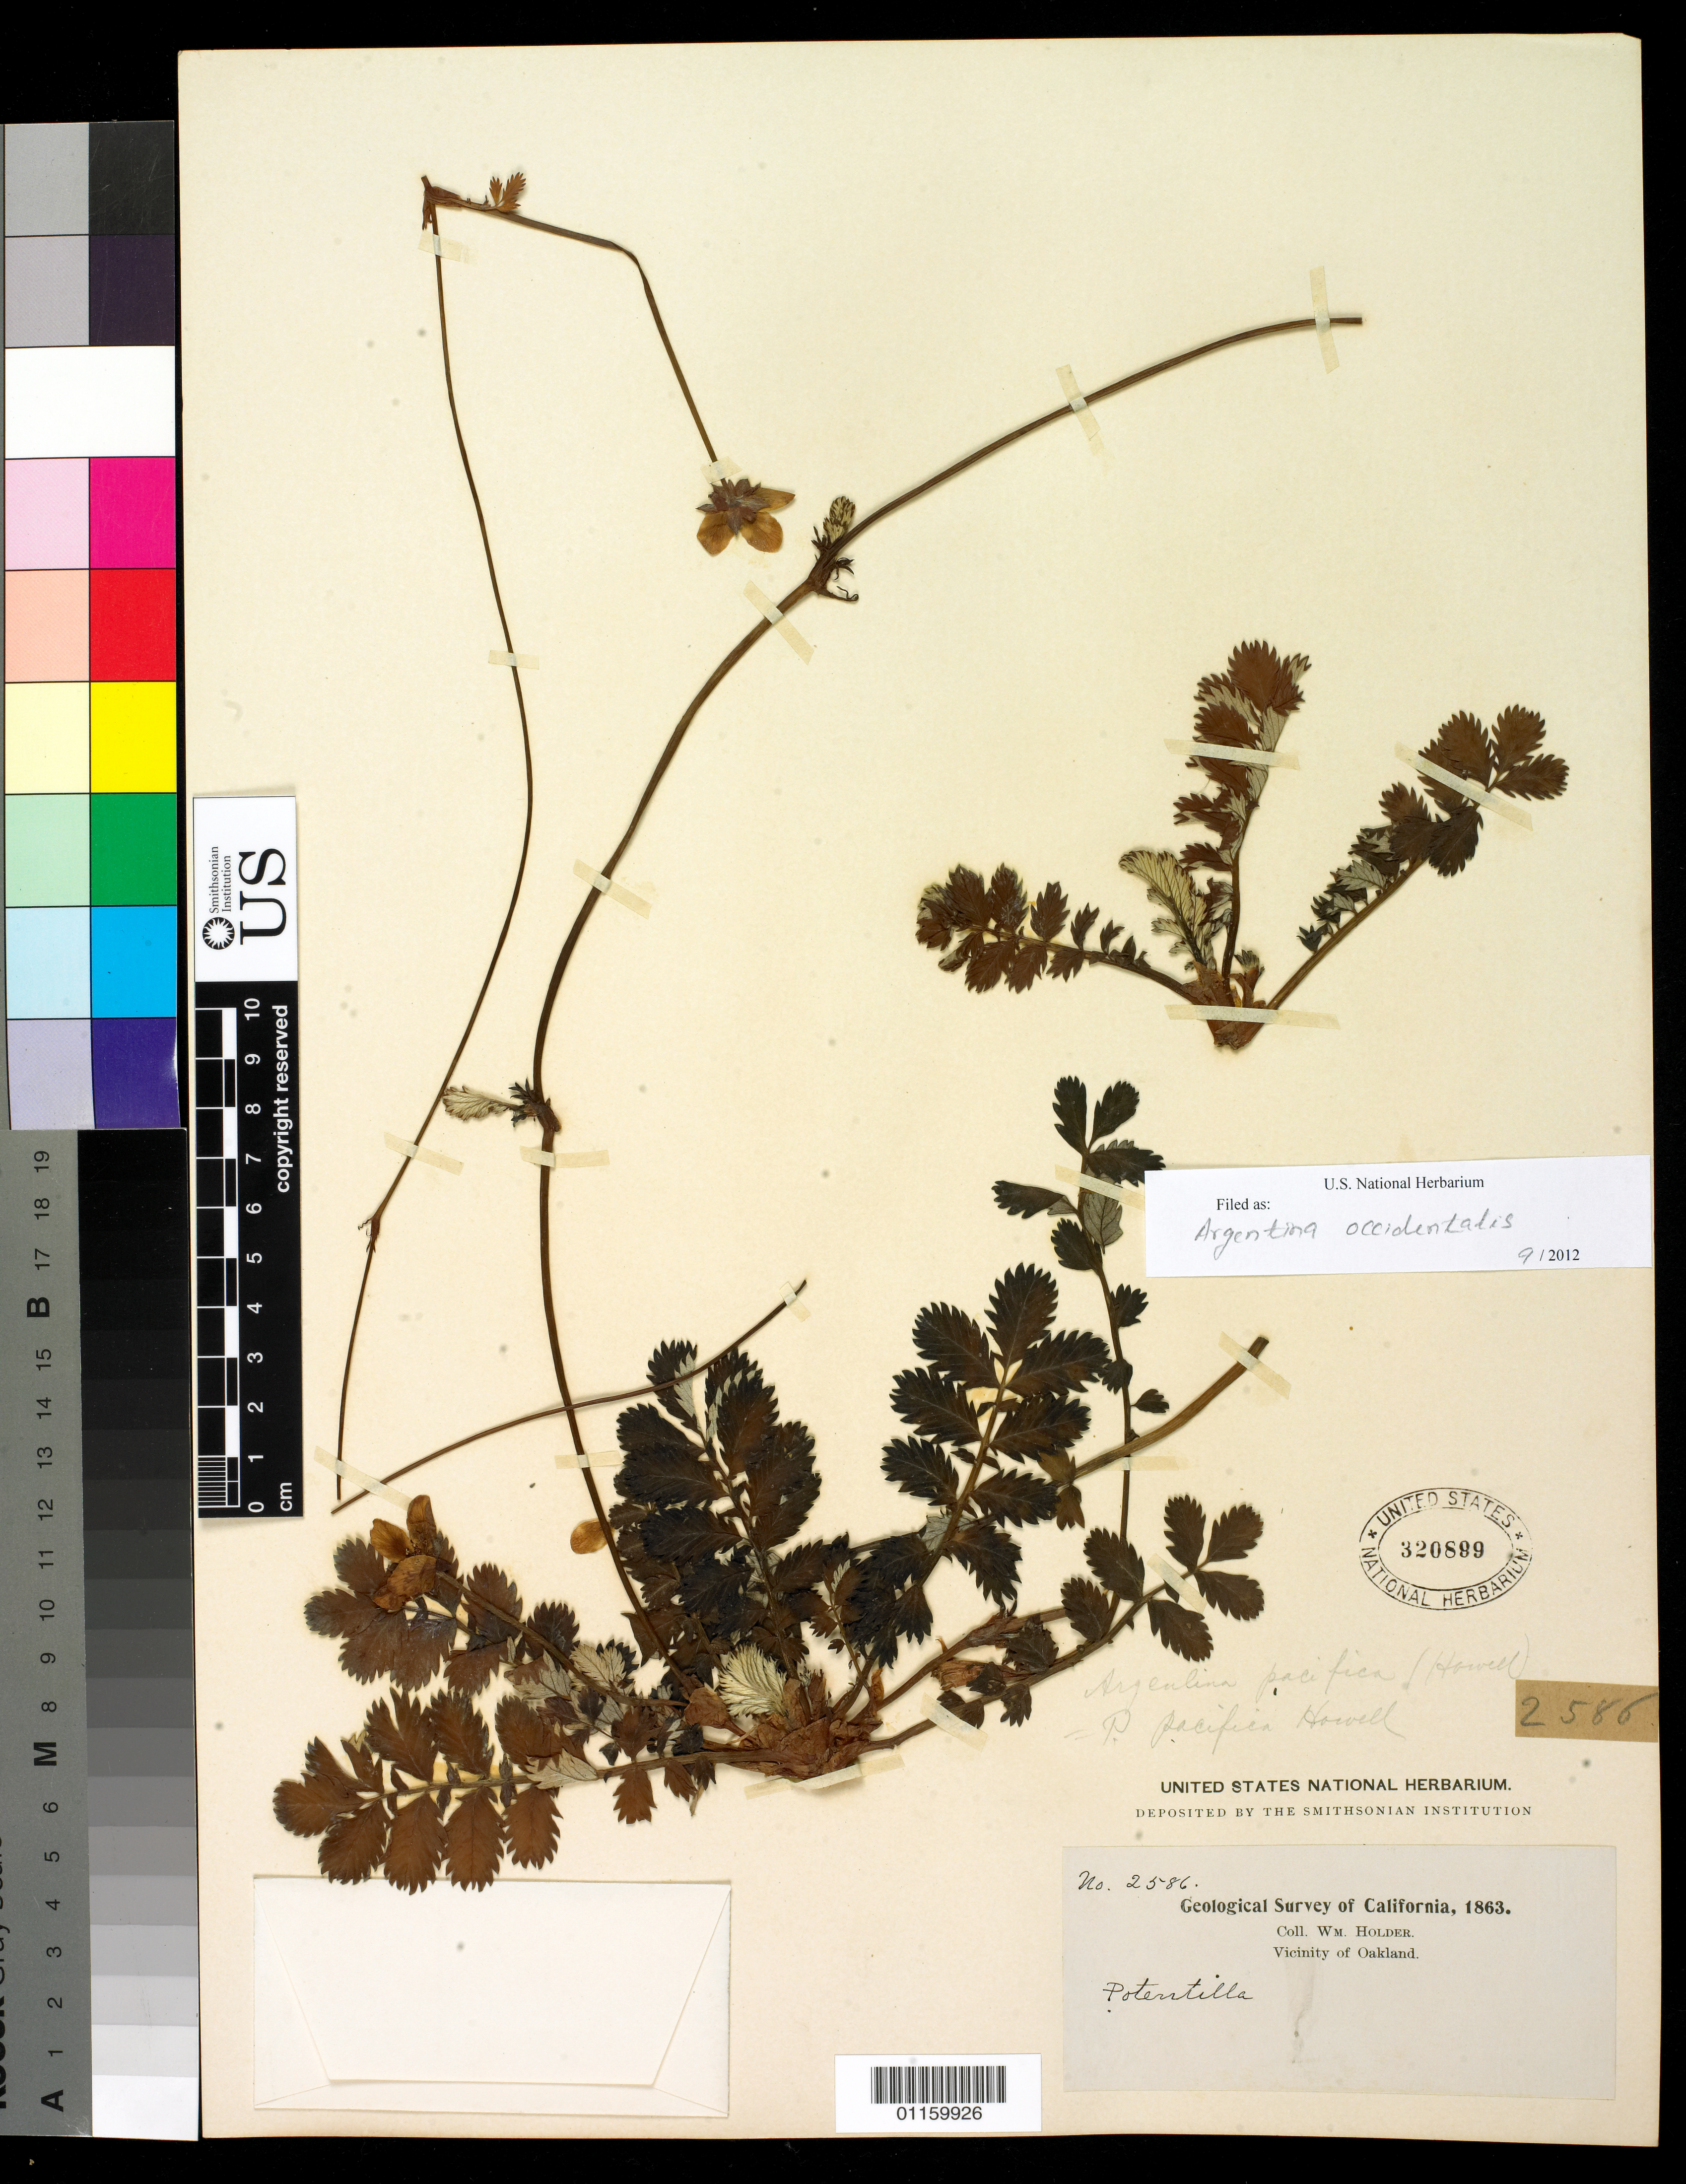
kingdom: Plantae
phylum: Tracheophyta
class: Magnoliopsida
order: Rosales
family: Rosaceae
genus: Argentina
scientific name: Argentina pacifica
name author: (Howell) Rydb.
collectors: W. Holder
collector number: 2586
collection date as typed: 1863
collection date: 1863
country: United States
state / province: California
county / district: Alameda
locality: Vicinity of Oakland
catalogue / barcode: US 320899